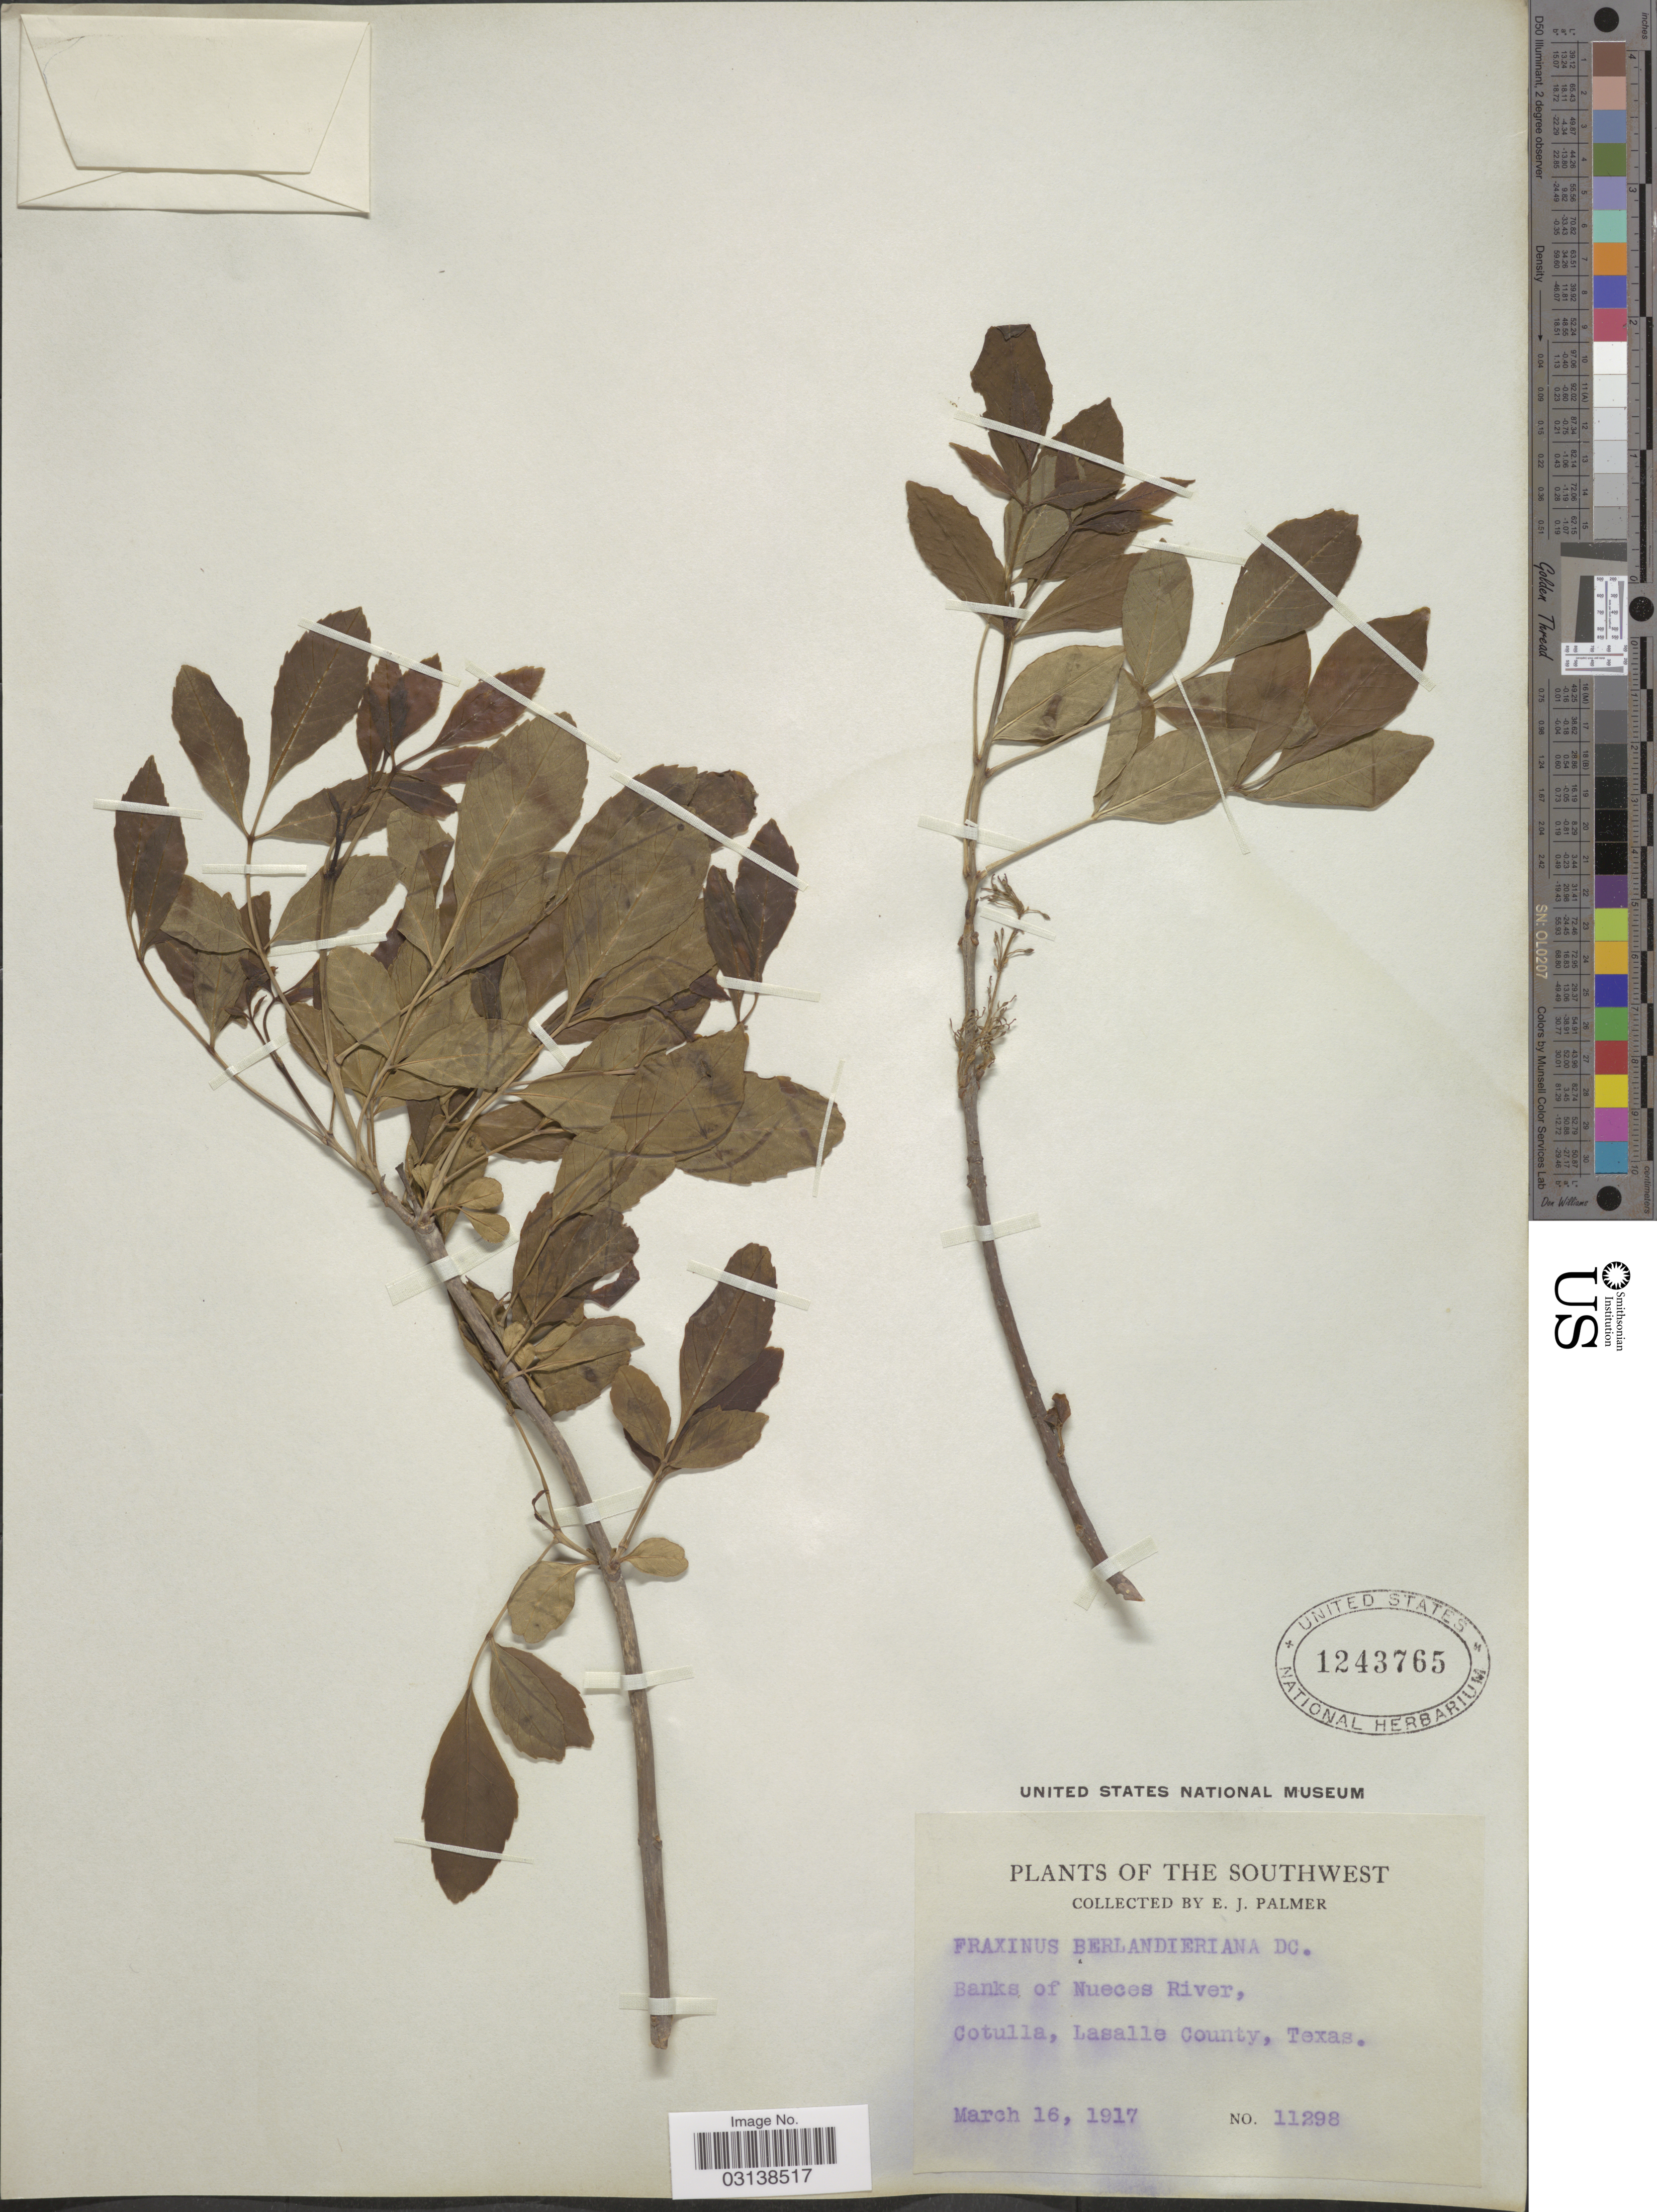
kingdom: Plantae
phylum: Tracheophyta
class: Magnoliopsida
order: Lamiales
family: Oleaceae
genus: Fraxinus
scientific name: Fraxinus berlandieriana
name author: A. DC.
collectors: E. J. Palmer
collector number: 11298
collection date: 1917-03-16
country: United States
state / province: Texas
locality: The Southwest, Banks of Nueces River, Cotulla, Lasalle County.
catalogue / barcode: US 1243765